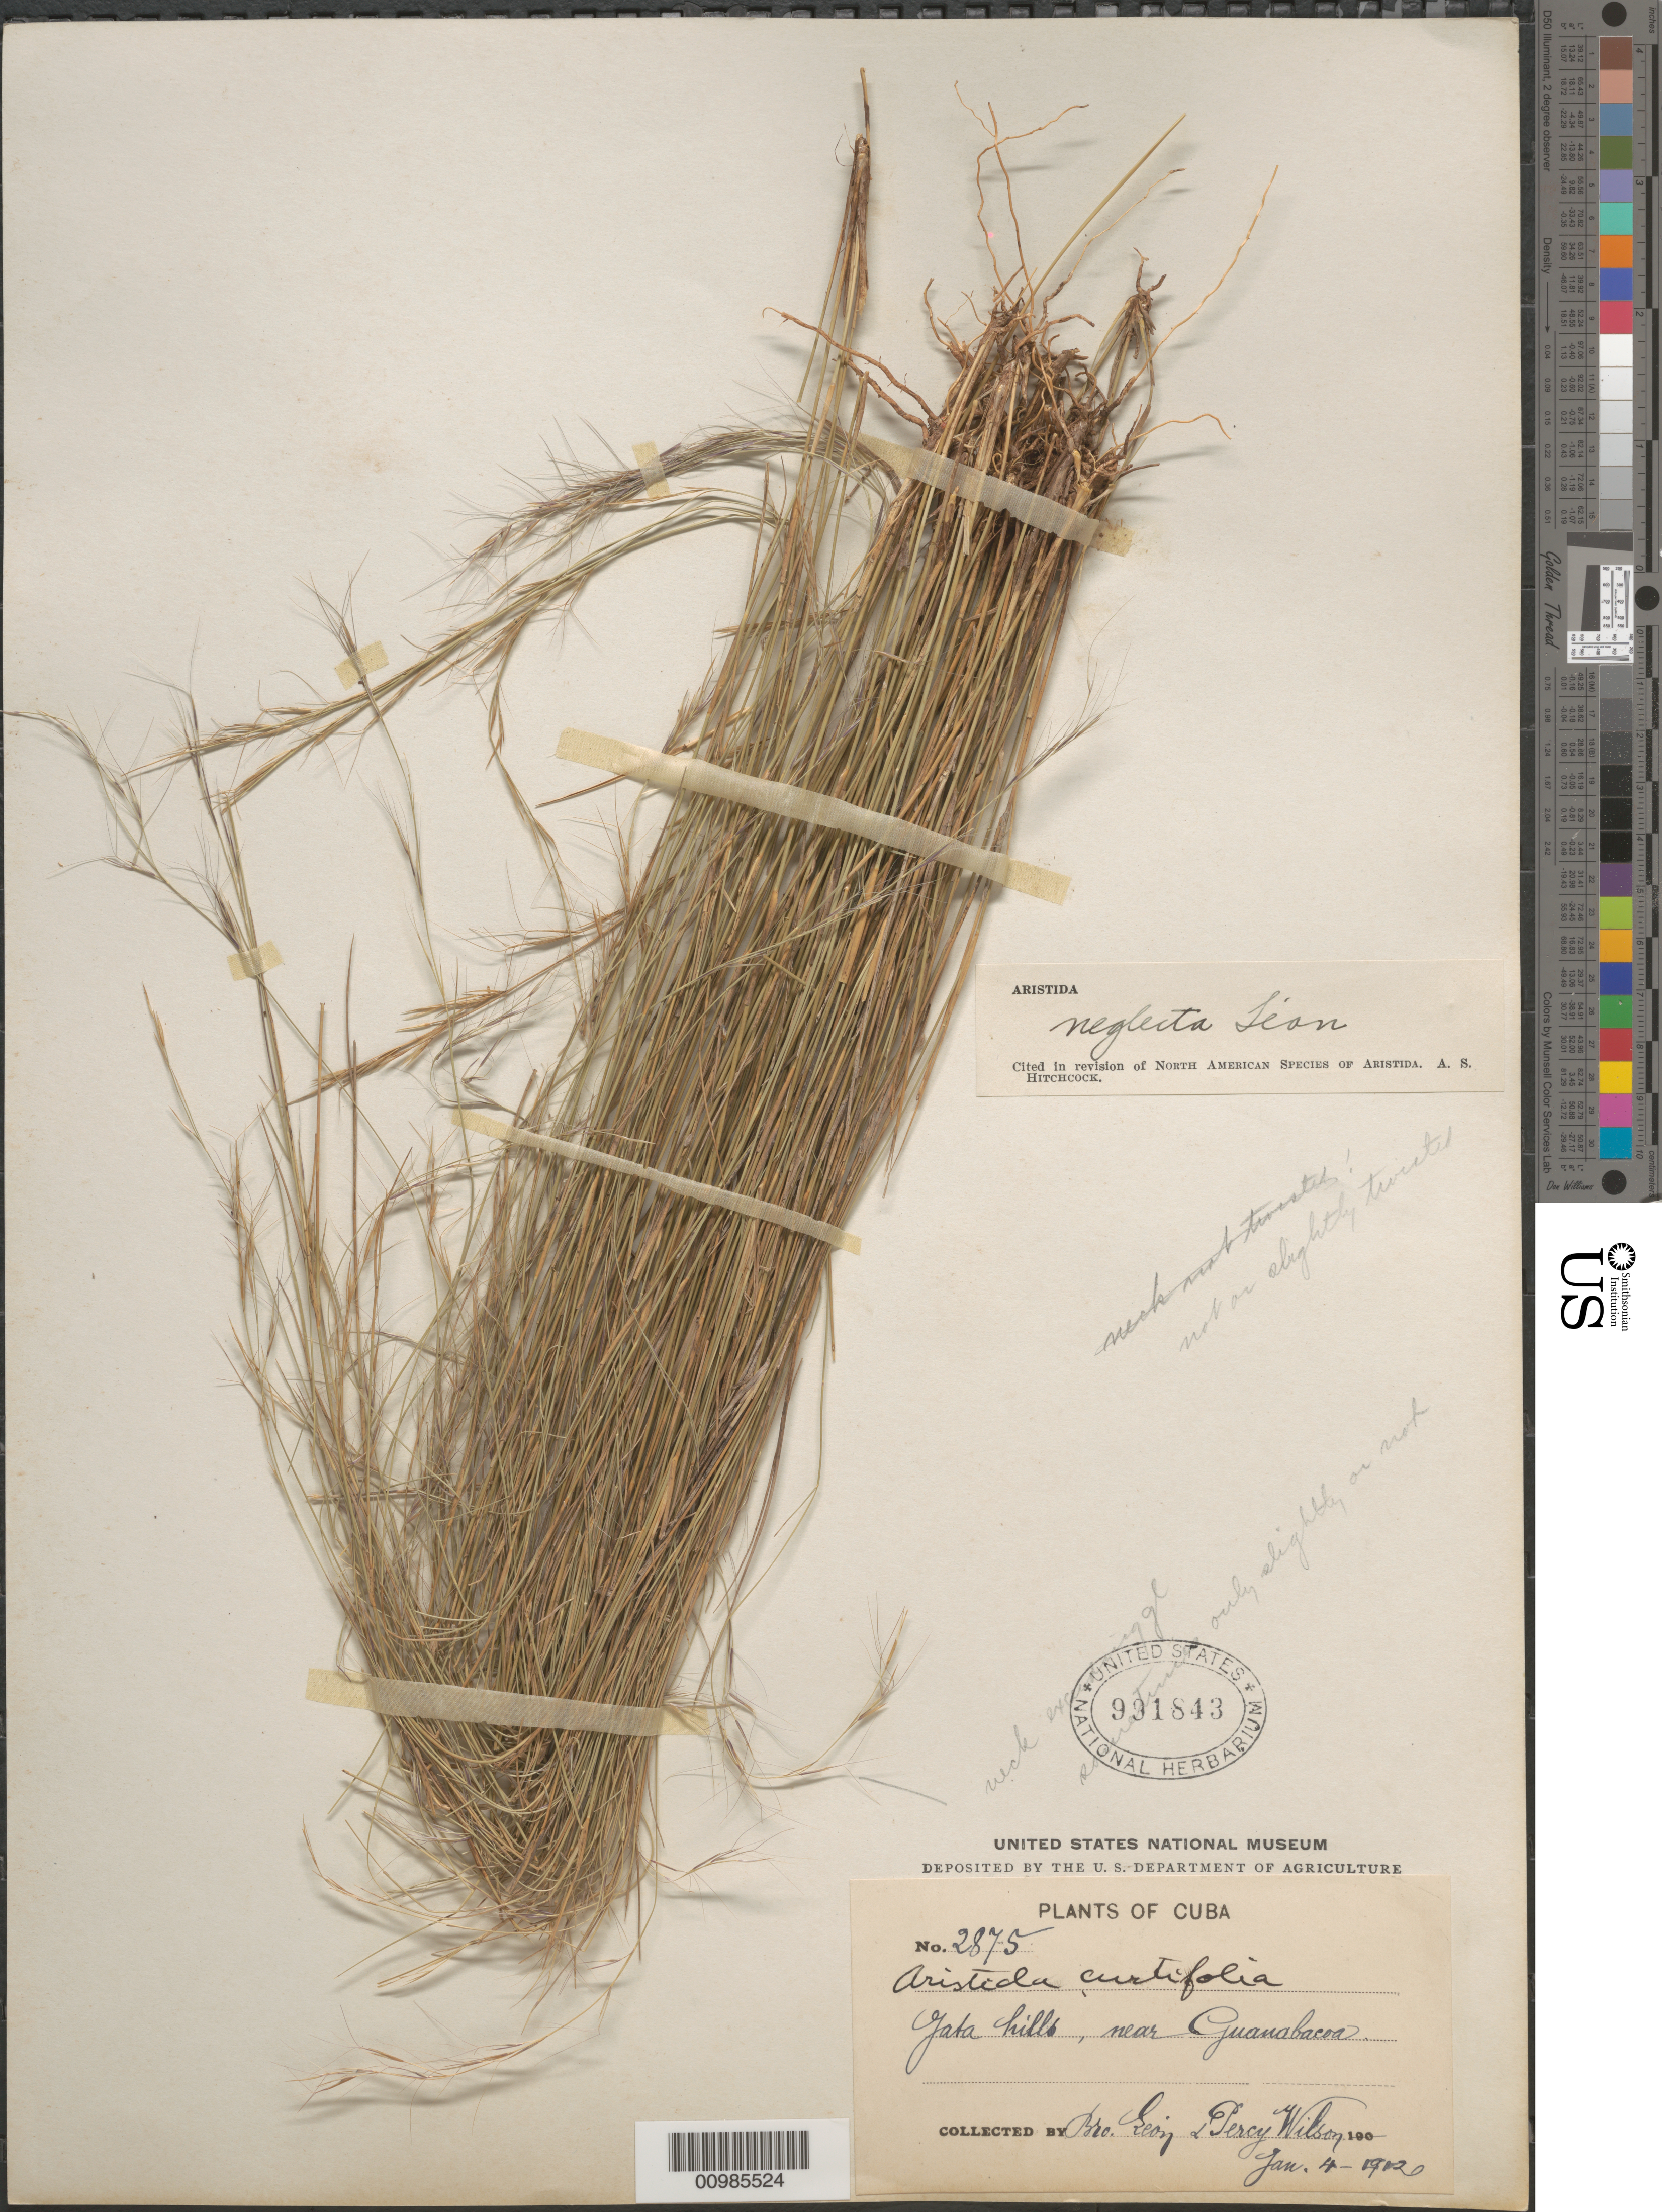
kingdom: Plantae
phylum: Tracheophyta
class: Liliopsida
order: Poales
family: Poaceae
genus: Aristida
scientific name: Aristida neglecta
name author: León ex Hitchc.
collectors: Bro. León & P. Wilson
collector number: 2875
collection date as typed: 04 Jan 1920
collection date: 1920-01-04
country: Cuba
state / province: La Habana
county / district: Municipio Guanabacoa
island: Cuba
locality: Jata Hills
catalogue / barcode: US 991843